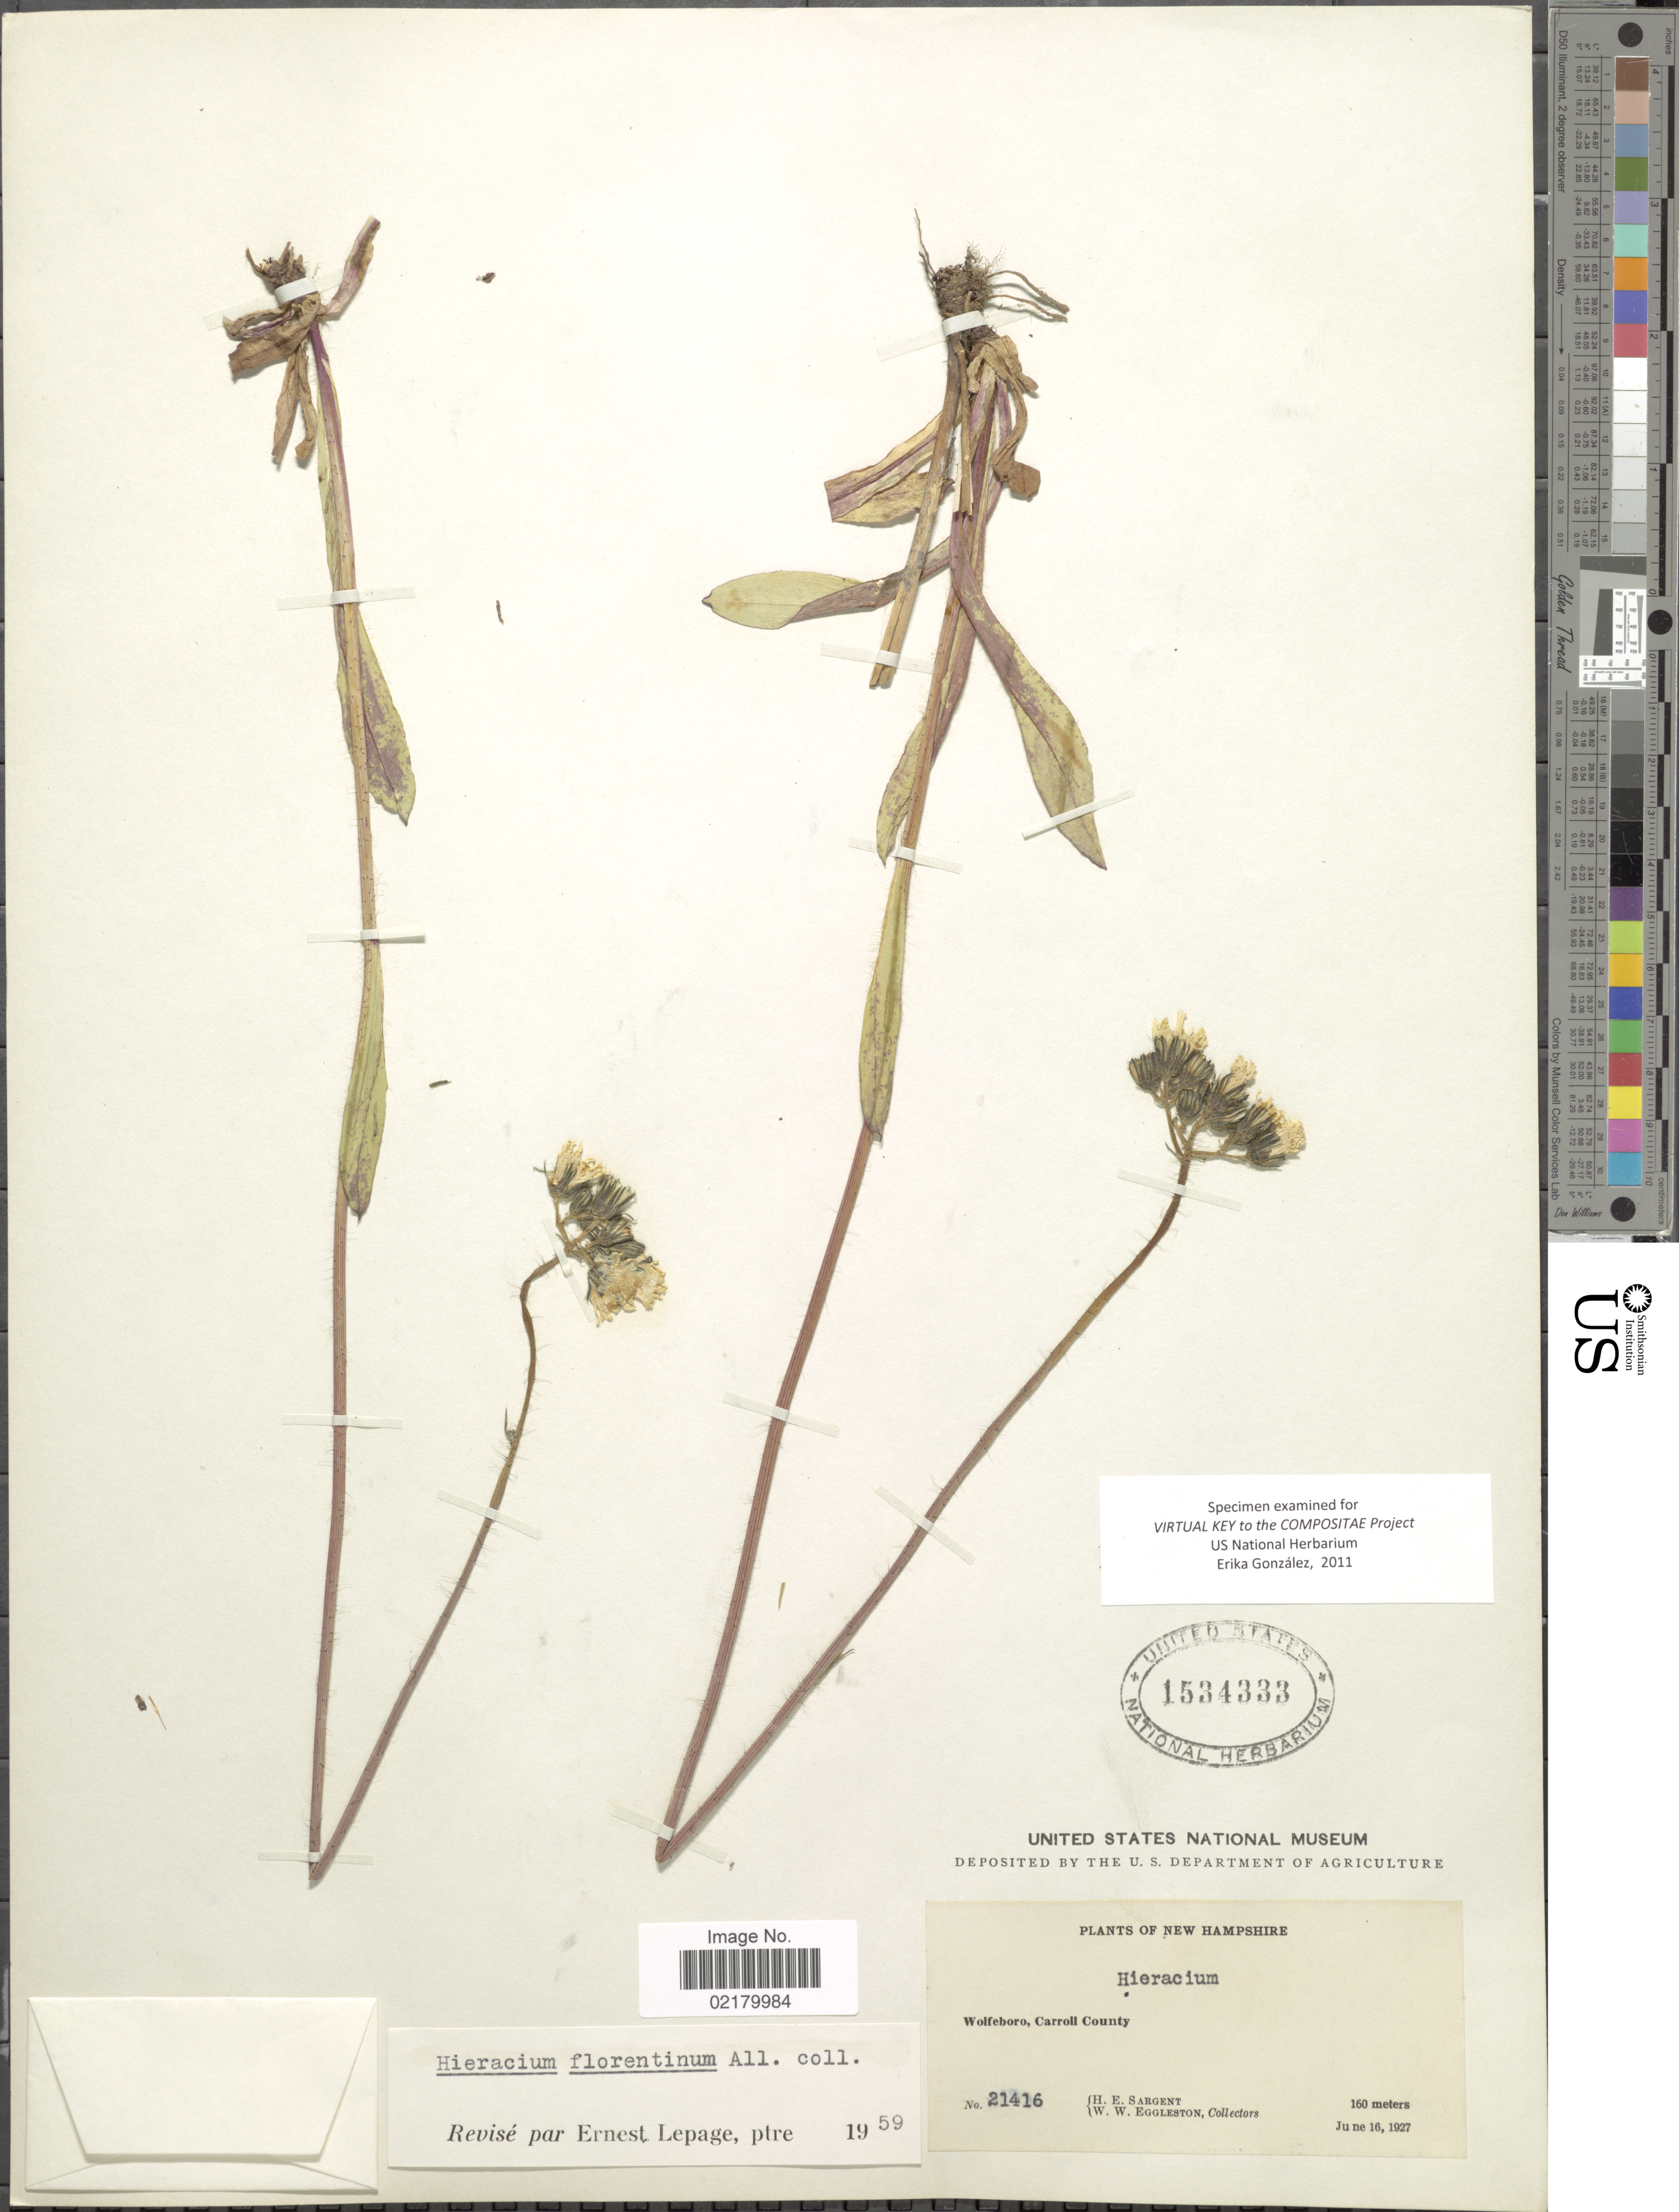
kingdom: Plantae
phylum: Tracheophyta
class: Magnoliopsida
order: Asterales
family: Asteraceae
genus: Pilosella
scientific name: Pilosella piloselloides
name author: (Vill.) Soják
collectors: H. Sargent & W. W. Eggleston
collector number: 21416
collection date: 1927-06-16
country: United States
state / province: New Hampshire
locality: Wolfeboro, Carroll County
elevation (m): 160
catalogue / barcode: US 1534333